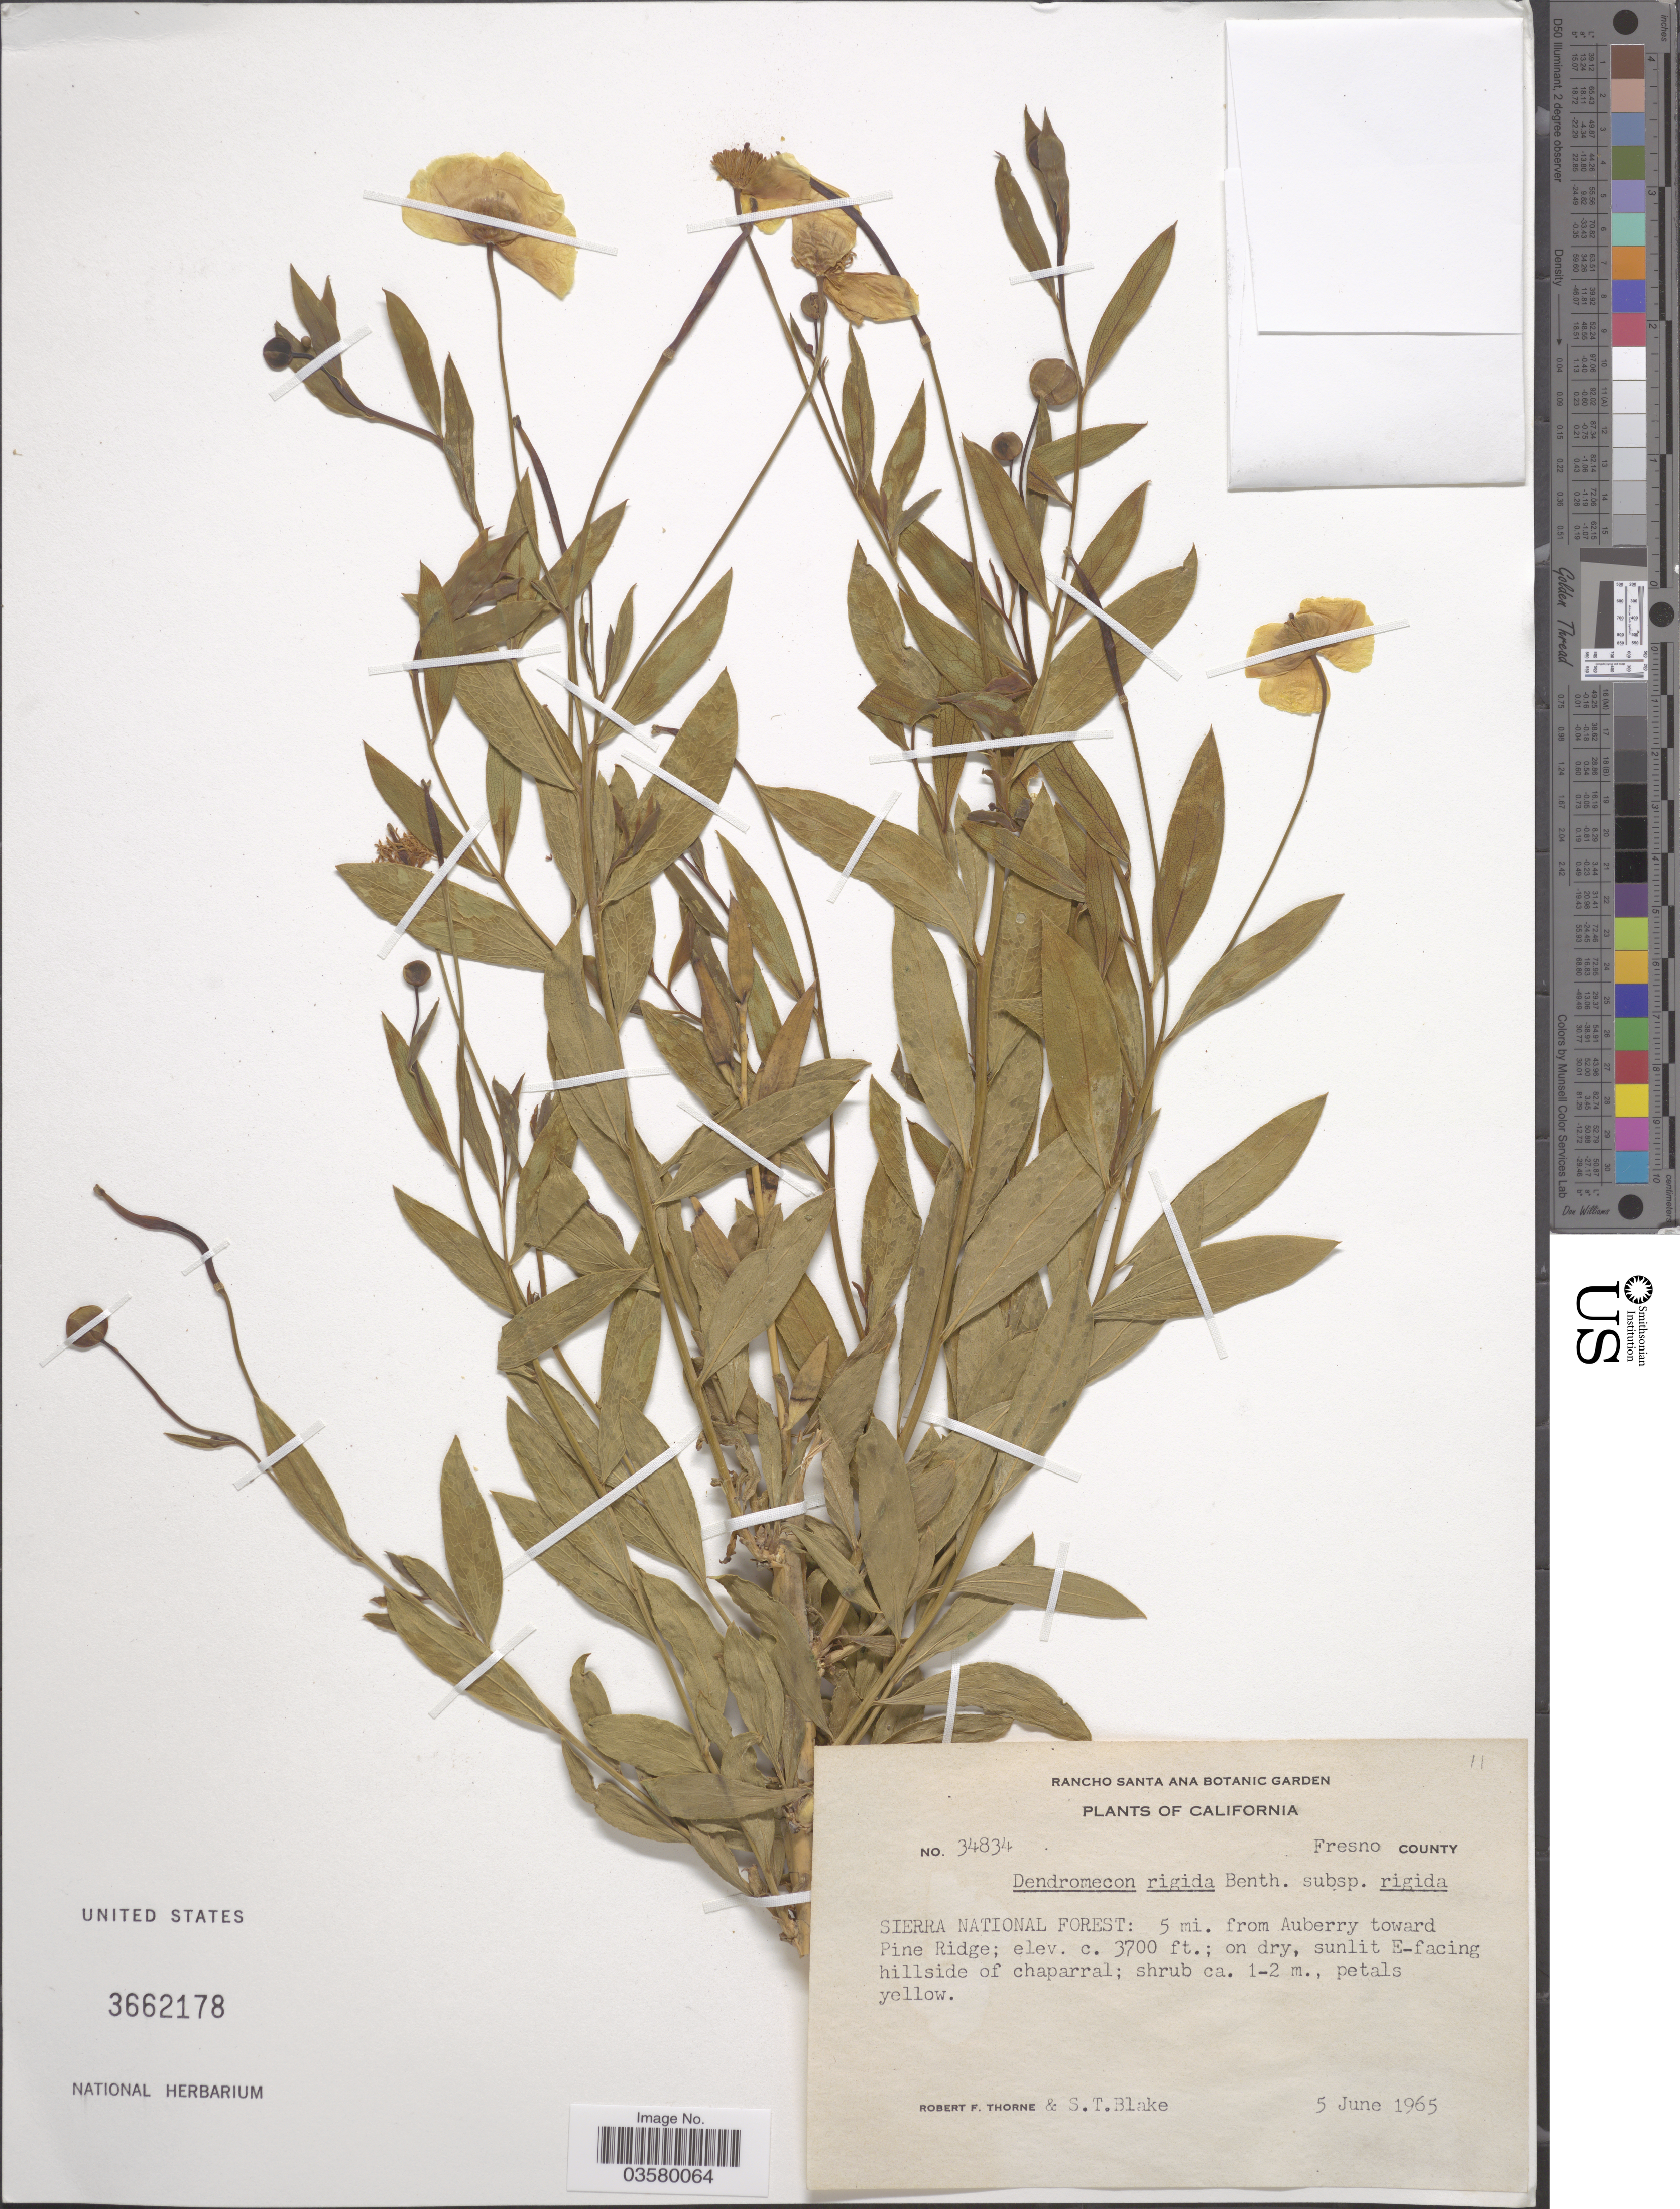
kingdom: Plantae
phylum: Tracheophyta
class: Magnoliopsida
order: Ranunculales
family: Papaveraceae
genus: Dendromecon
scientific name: Dendromecon rigida subsp. rigida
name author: Benth.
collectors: R. F. Thorne & S. T. Blake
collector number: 34834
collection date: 1965-06-05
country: United States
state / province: California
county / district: Fresno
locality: Fresno County. Sierra National Forest: 5 mi. from Auberry toward Pine Ridge.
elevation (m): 1128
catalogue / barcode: US 3662178